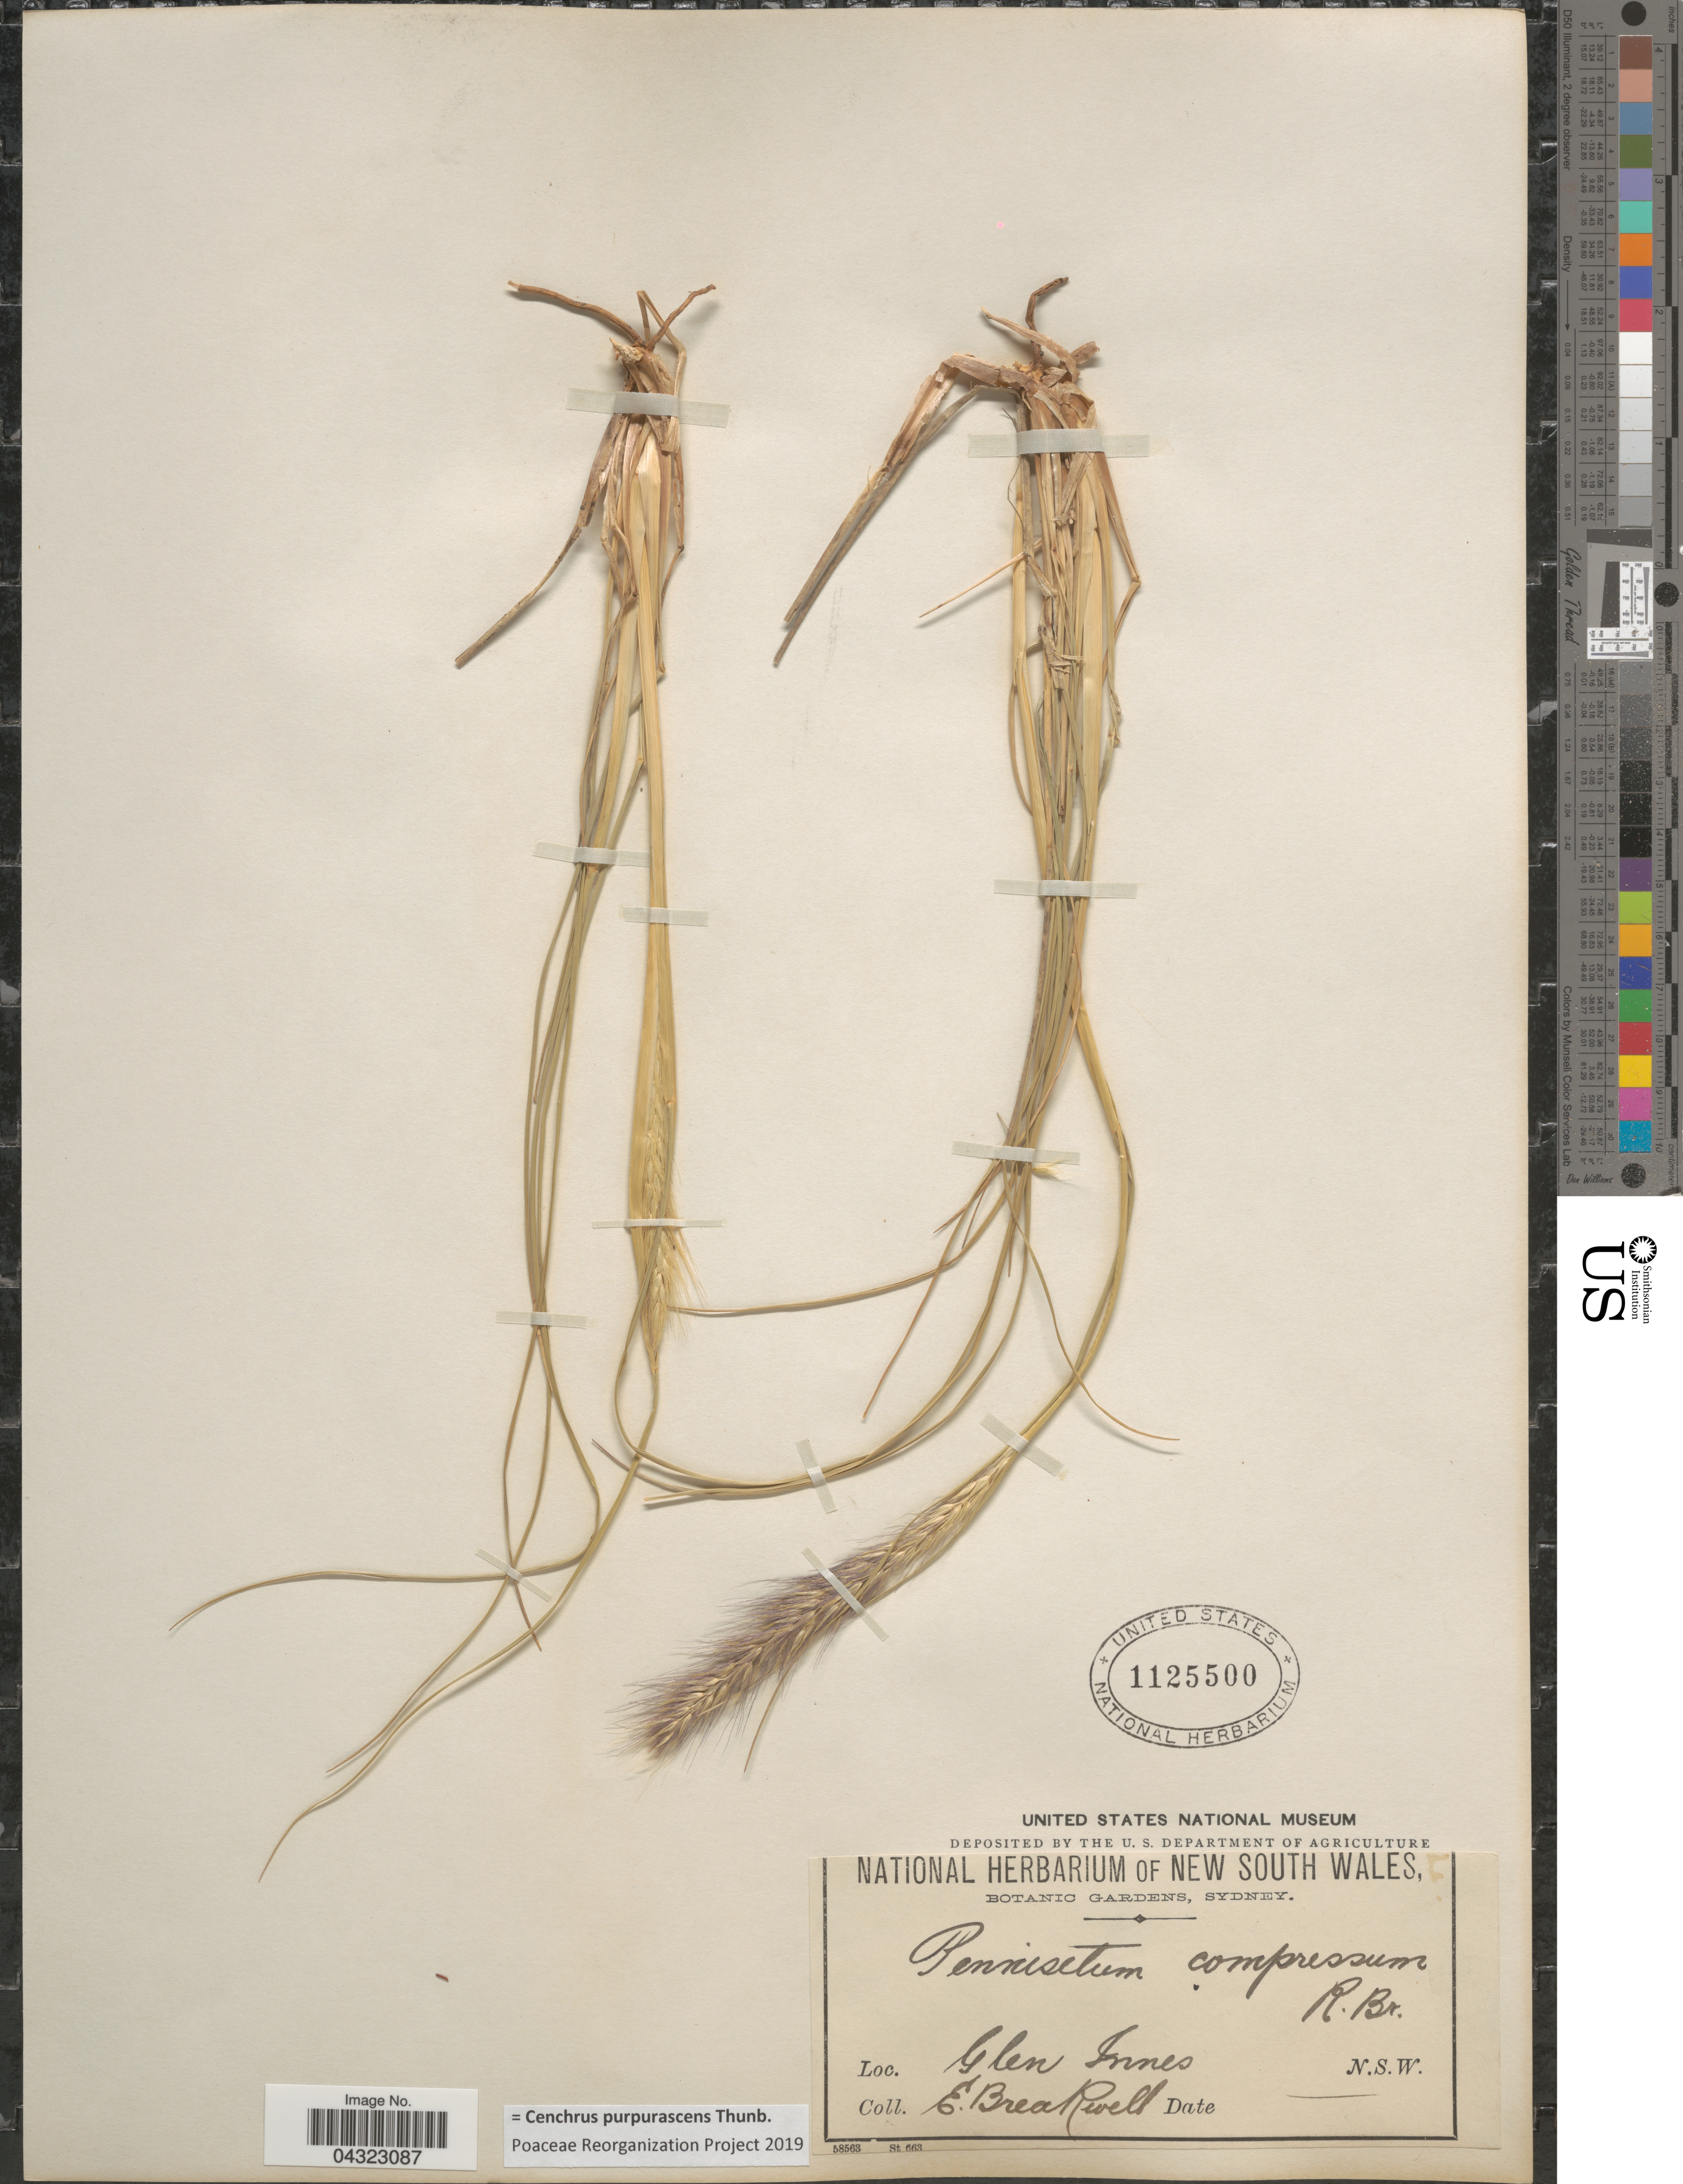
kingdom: Plantae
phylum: Tracheophyta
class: Liliopsida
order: Poales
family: Poaceae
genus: Cenchrus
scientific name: Cenchrus purpurascens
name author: Thunb.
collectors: E. Breakwell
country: Australia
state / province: New South Wales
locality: Glen Innes.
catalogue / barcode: US 1125500